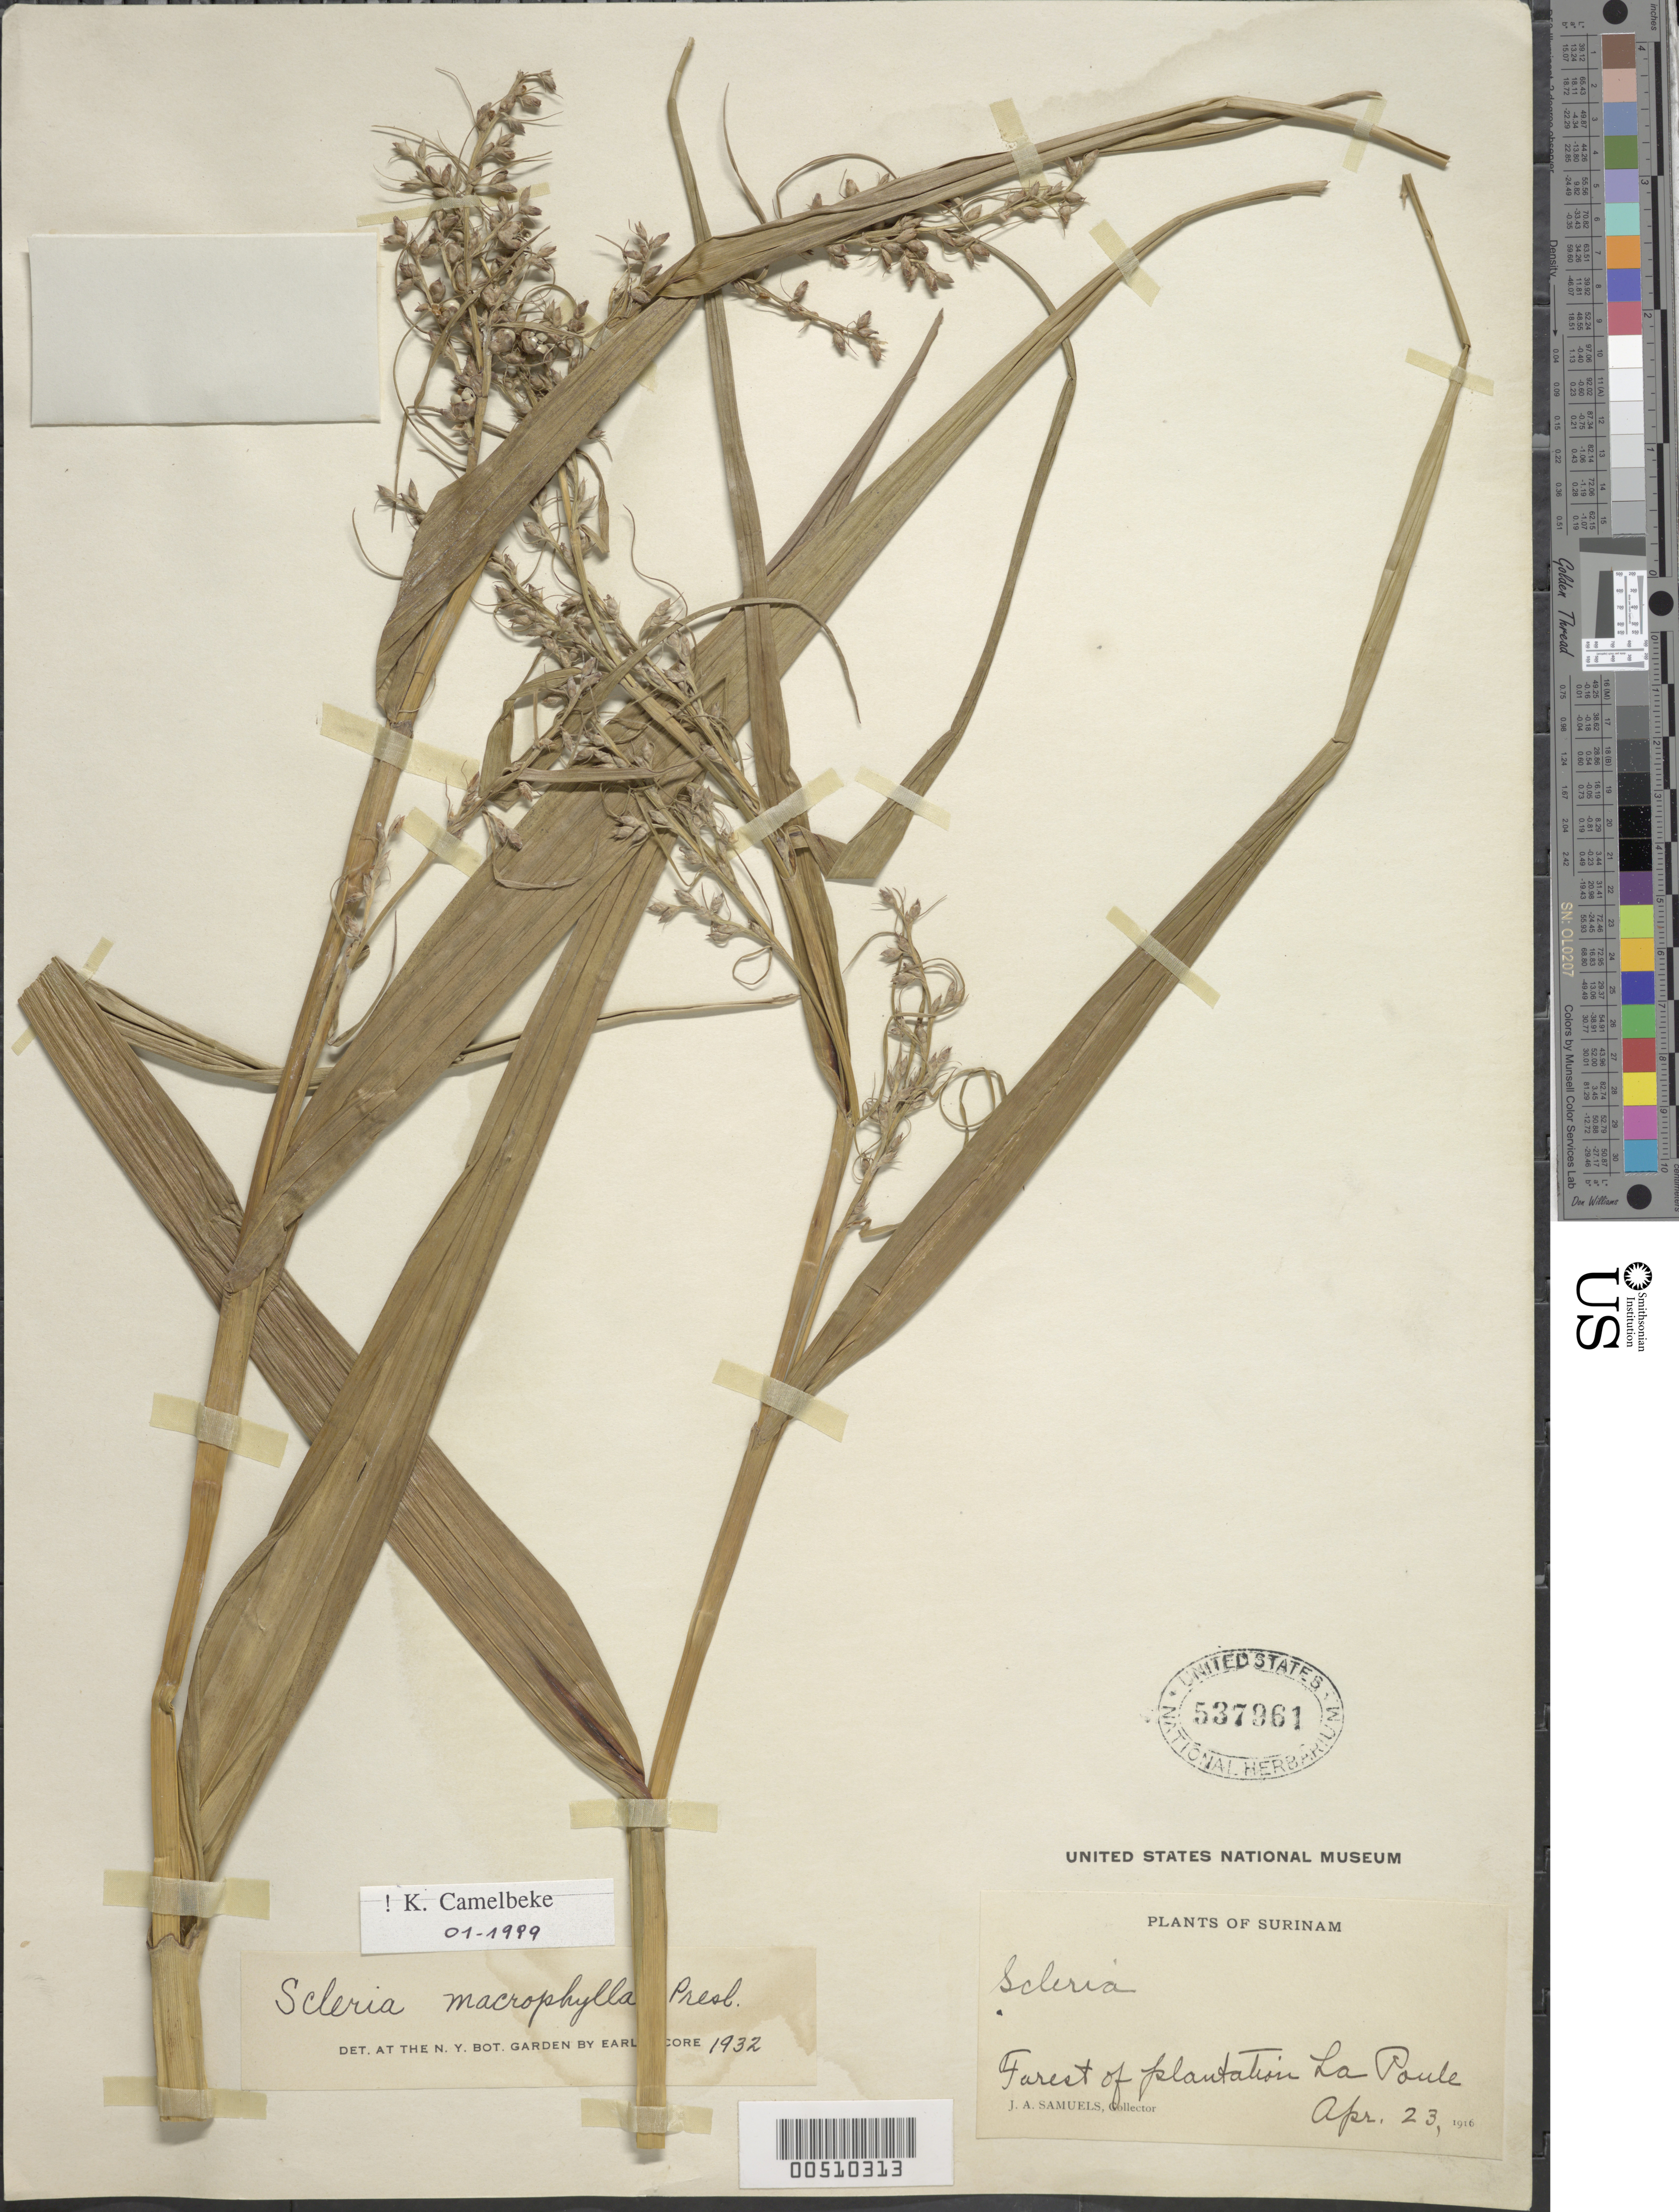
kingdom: Plantae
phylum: Tracheophyta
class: Liliopsida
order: Poales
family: Cyperaceae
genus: Scleria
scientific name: Scleria macrophylla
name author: J. Presl & C. Presl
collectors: J. A. Samuels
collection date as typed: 23 Apr 1916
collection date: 1916-04-23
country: Suriname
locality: Forest of plantation La Poule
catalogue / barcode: US 537961